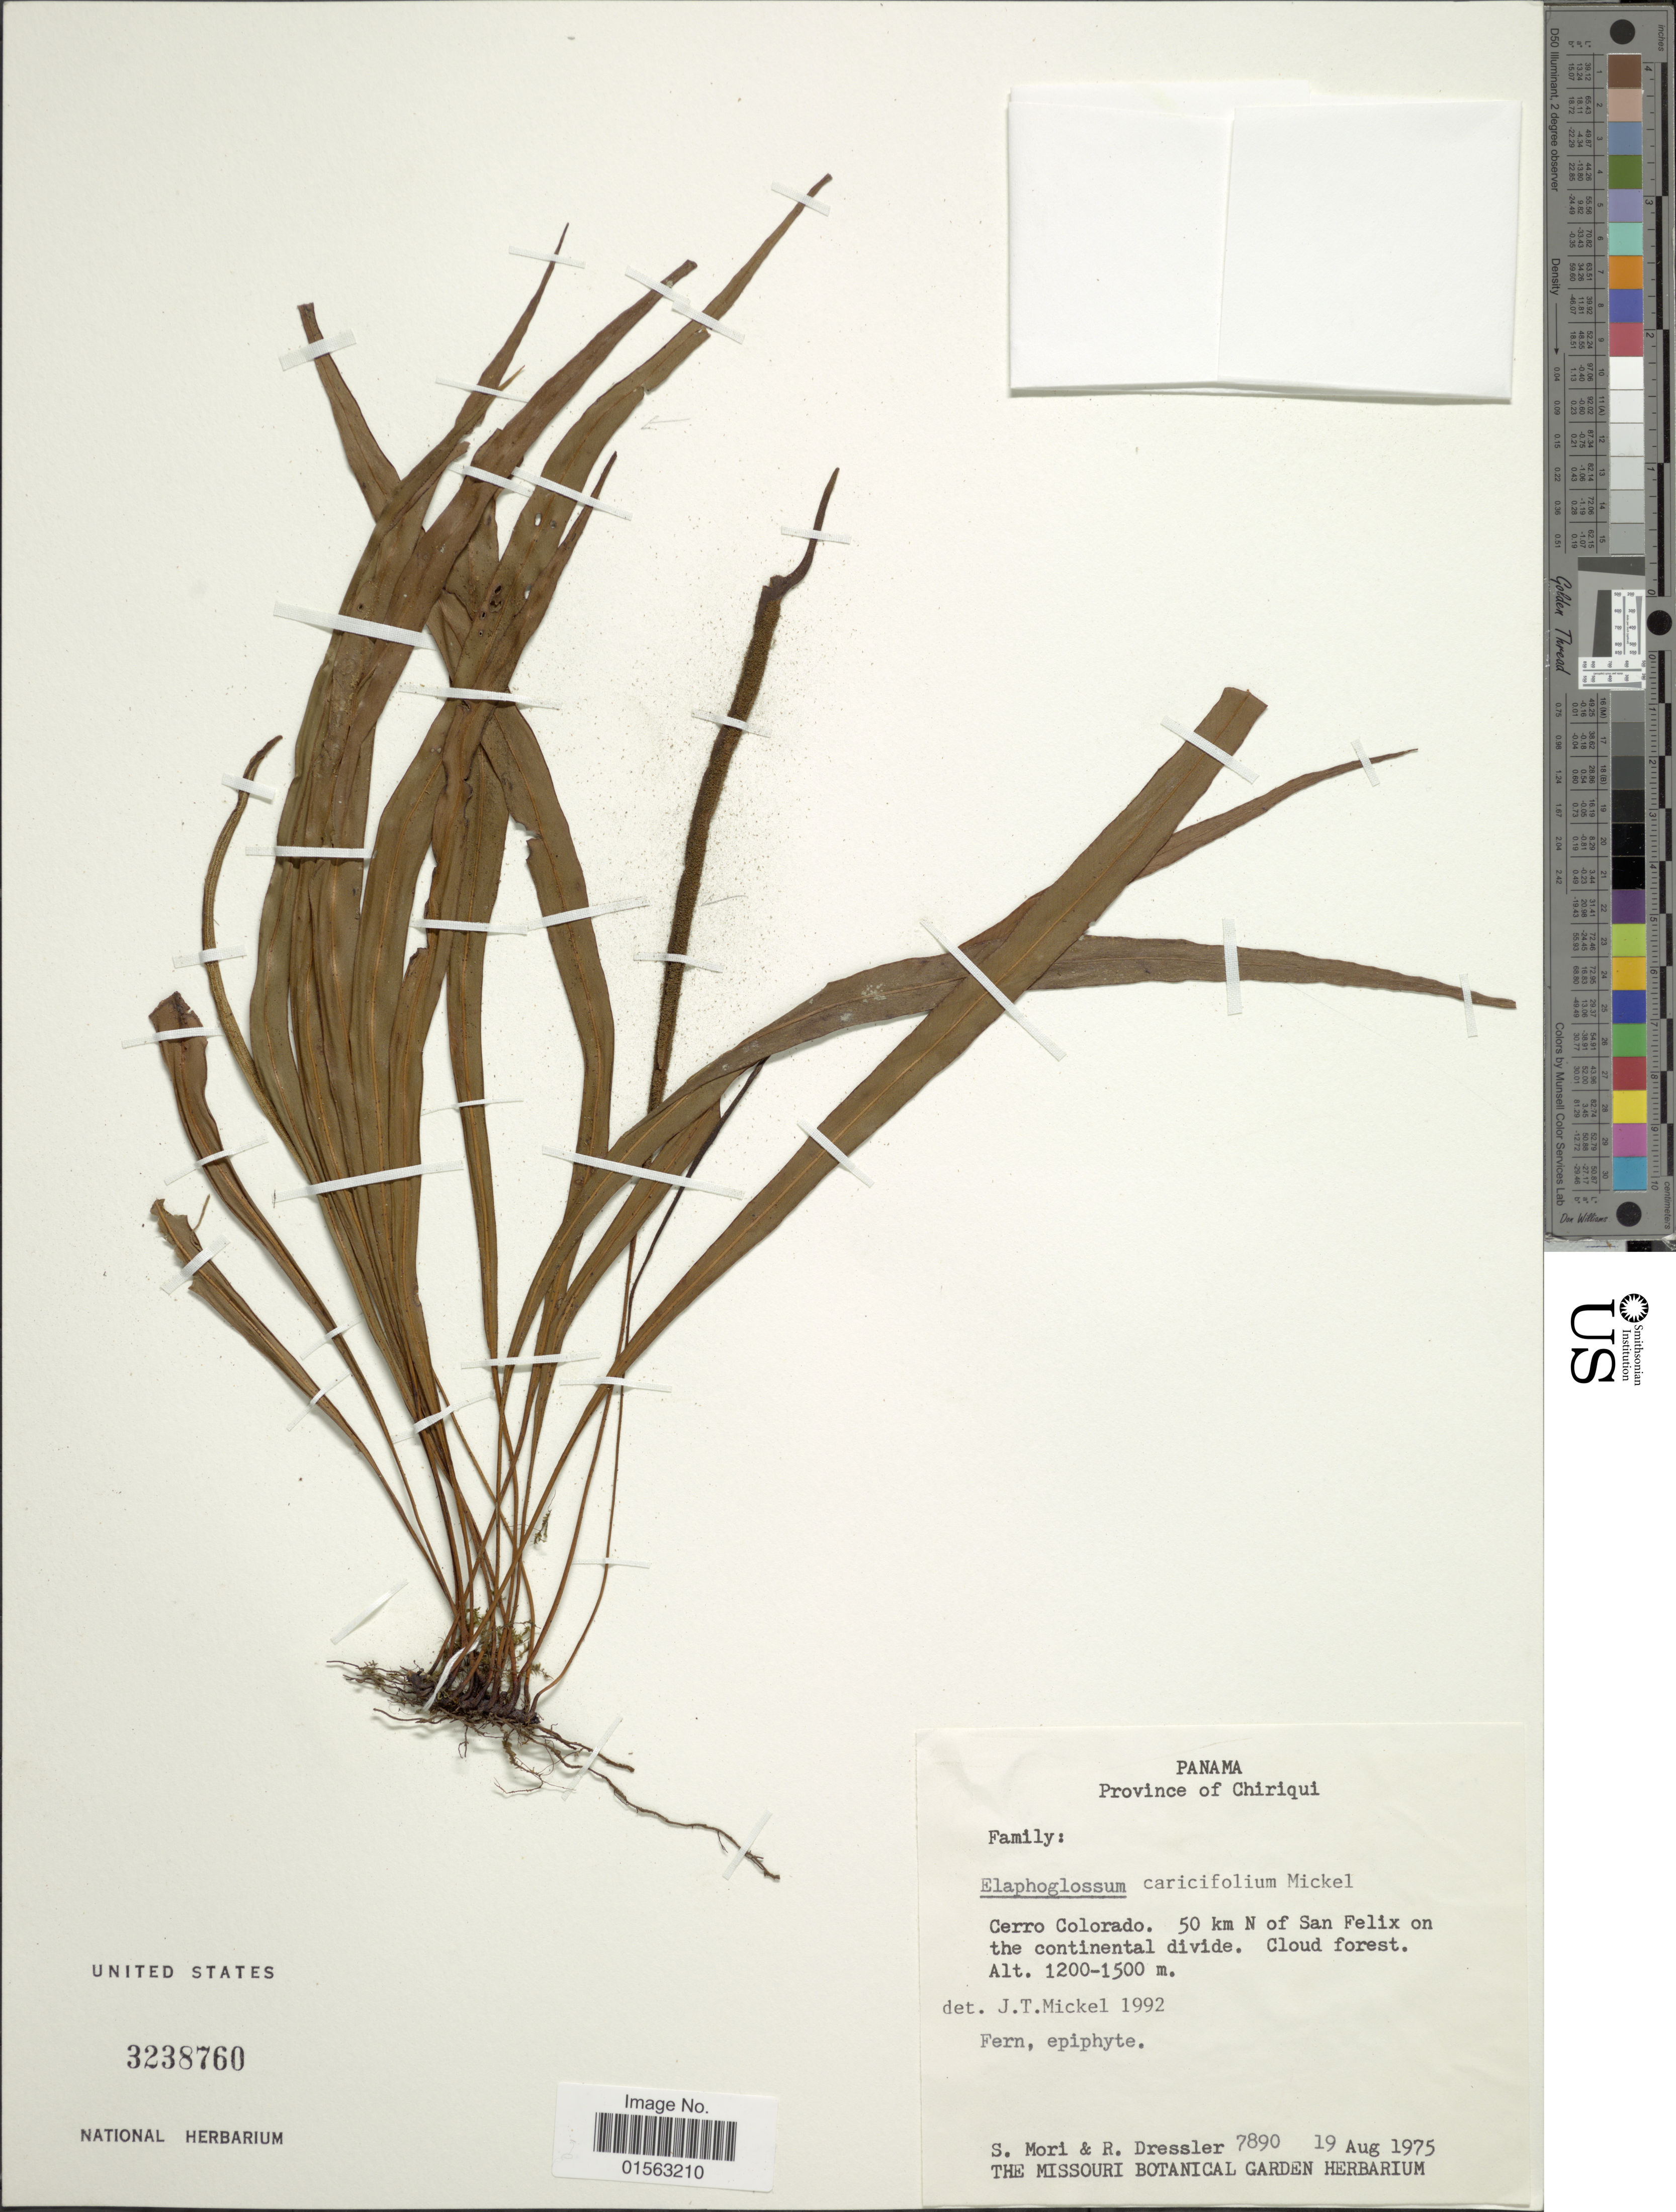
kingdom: Plantae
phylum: Tracheophyta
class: Polypodiopsida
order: Polypodiales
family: Dryopteridaceae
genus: Elaphoglossum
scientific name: Elaphoglossum caricifolium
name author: Mickel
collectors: S. Mori & R. Dressler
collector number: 7890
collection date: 1975-08-19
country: Panama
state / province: Chiriqui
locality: Province of Chiriqui, Cerro Colorado, 50 km N of San Felix on the continental divide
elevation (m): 1200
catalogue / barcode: US 3238760